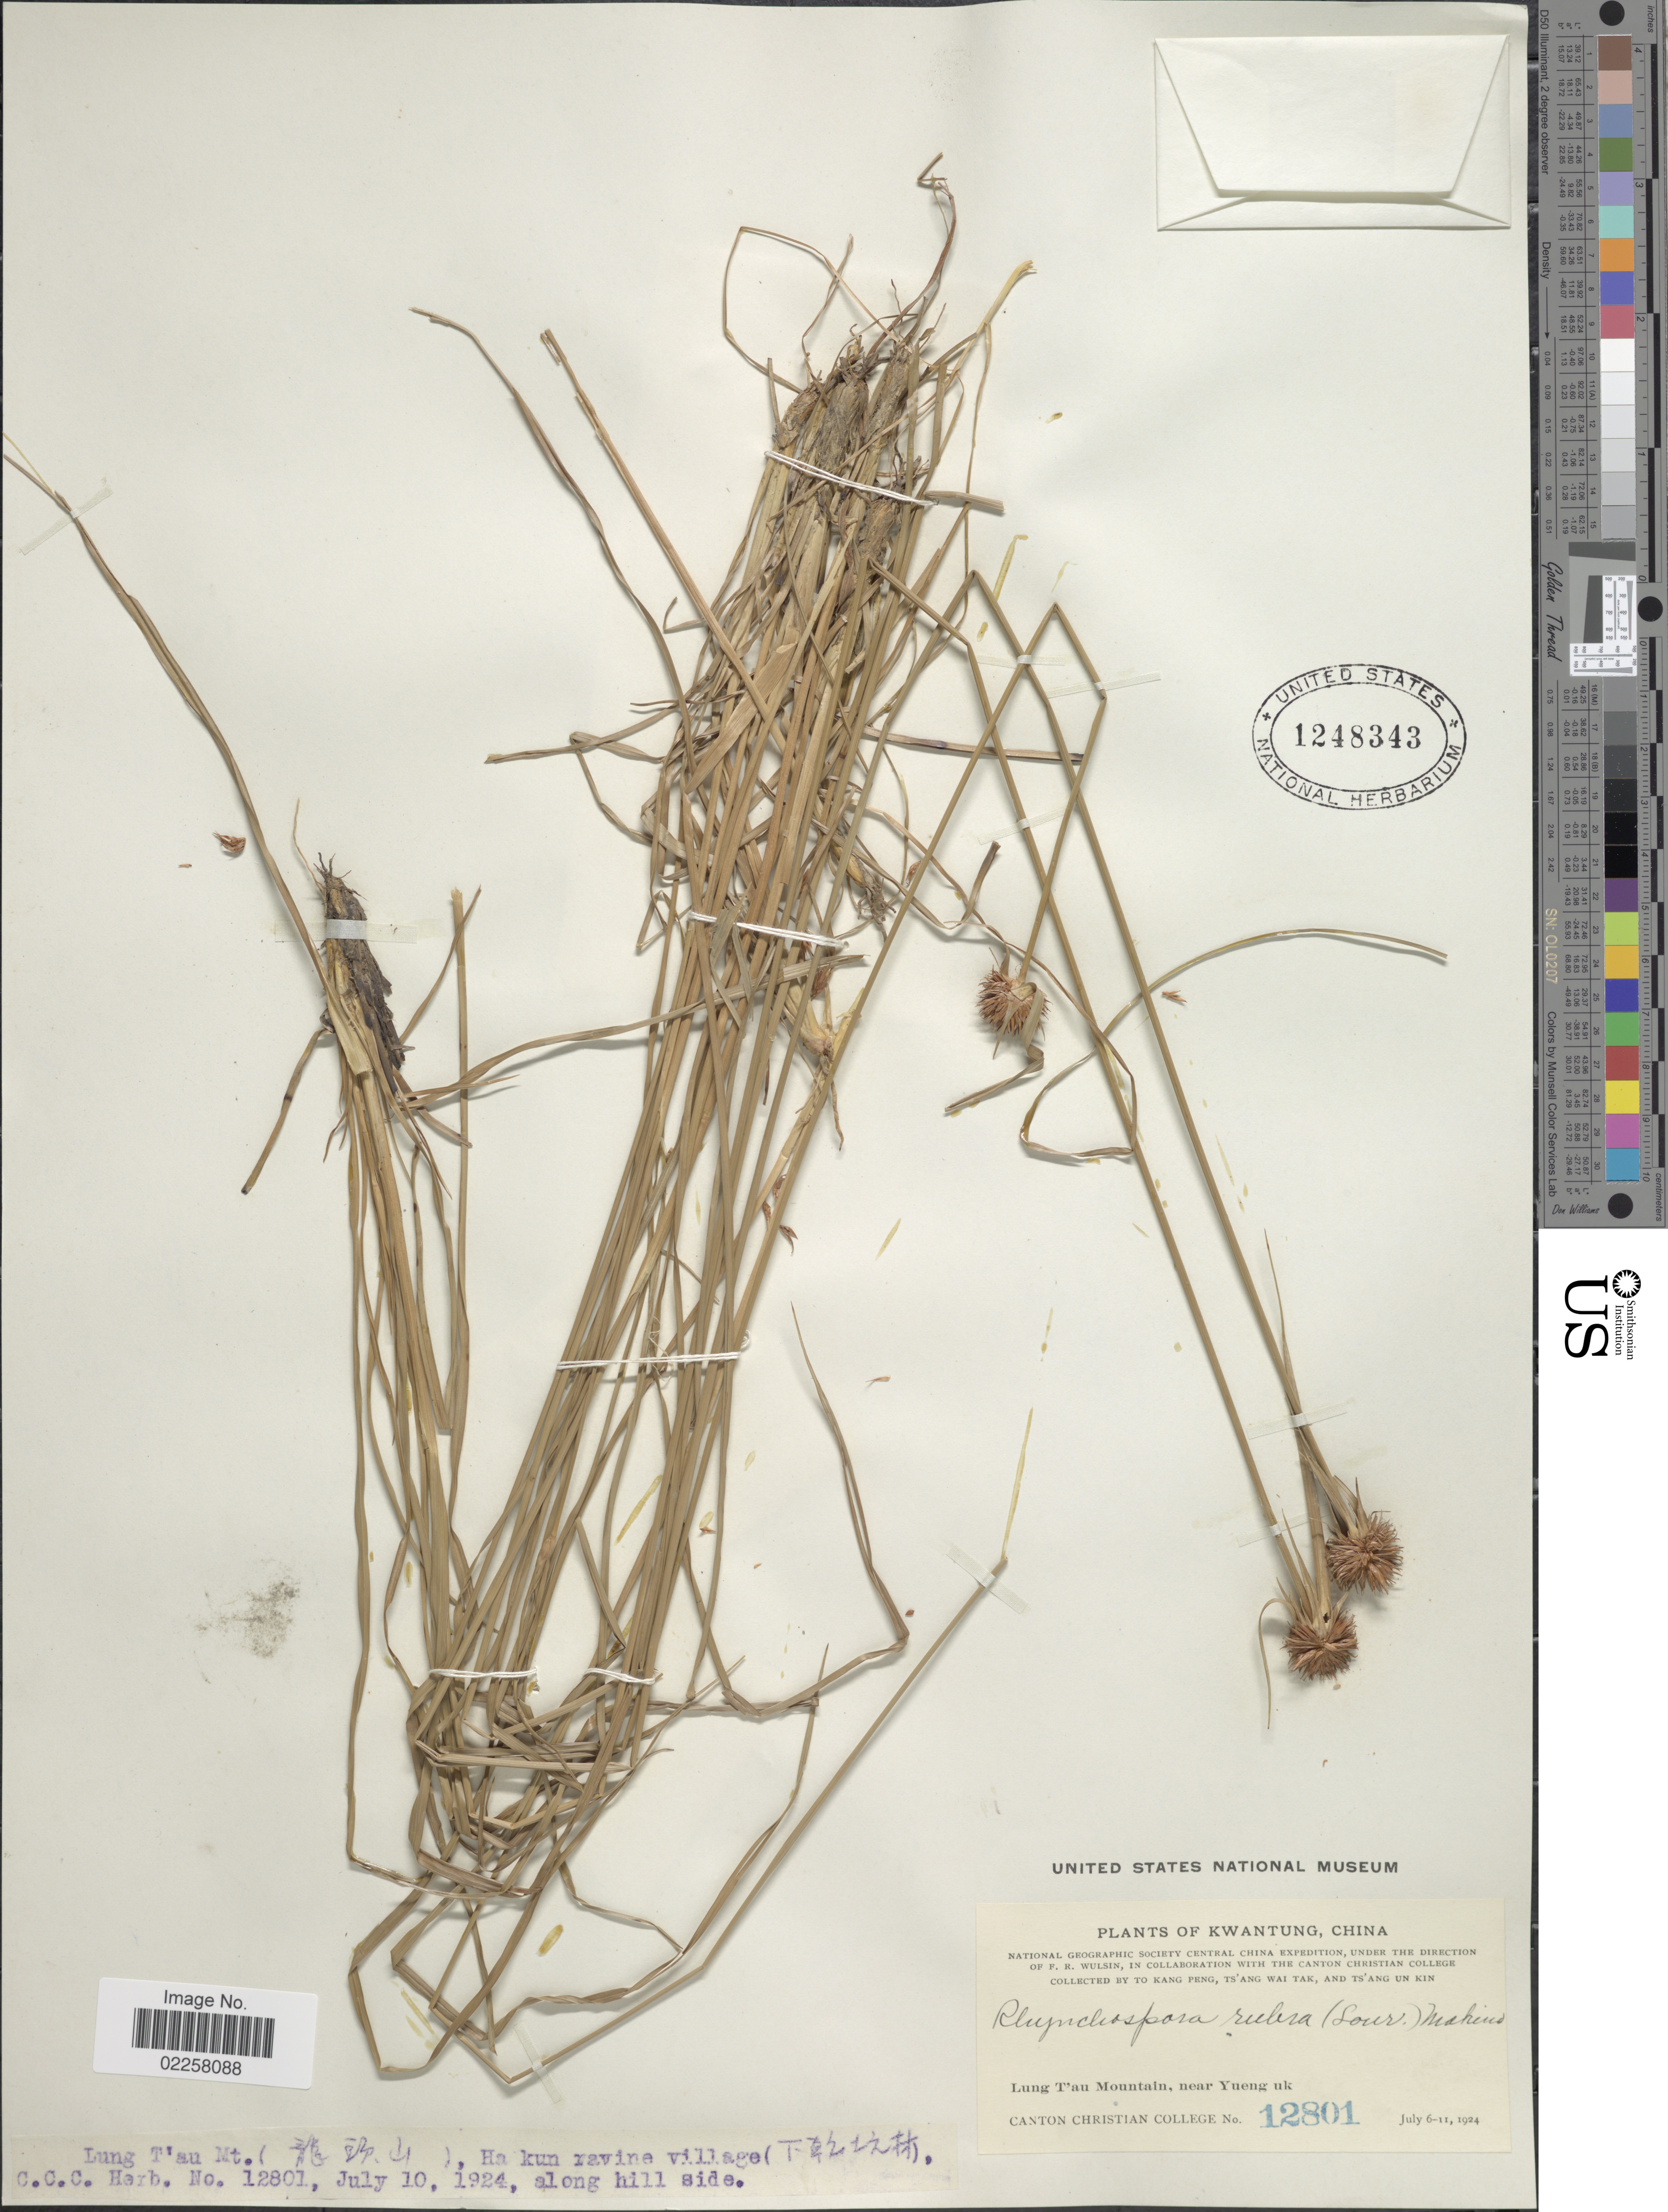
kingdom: Plantae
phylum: Tracheophyta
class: Liliopsida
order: Poales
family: Cyperaceae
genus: Rhynchospora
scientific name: Rhynchospora rubra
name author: (Lour.) Makino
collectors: K. Peng, W. T. Tsang & Ts' Ang Un Kin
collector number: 12801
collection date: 1924-07-06/1924-07-11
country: China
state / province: Guangdong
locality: Kwangtung. Lung T'au Mountain, near Yueng uk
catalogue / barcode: US 1248343